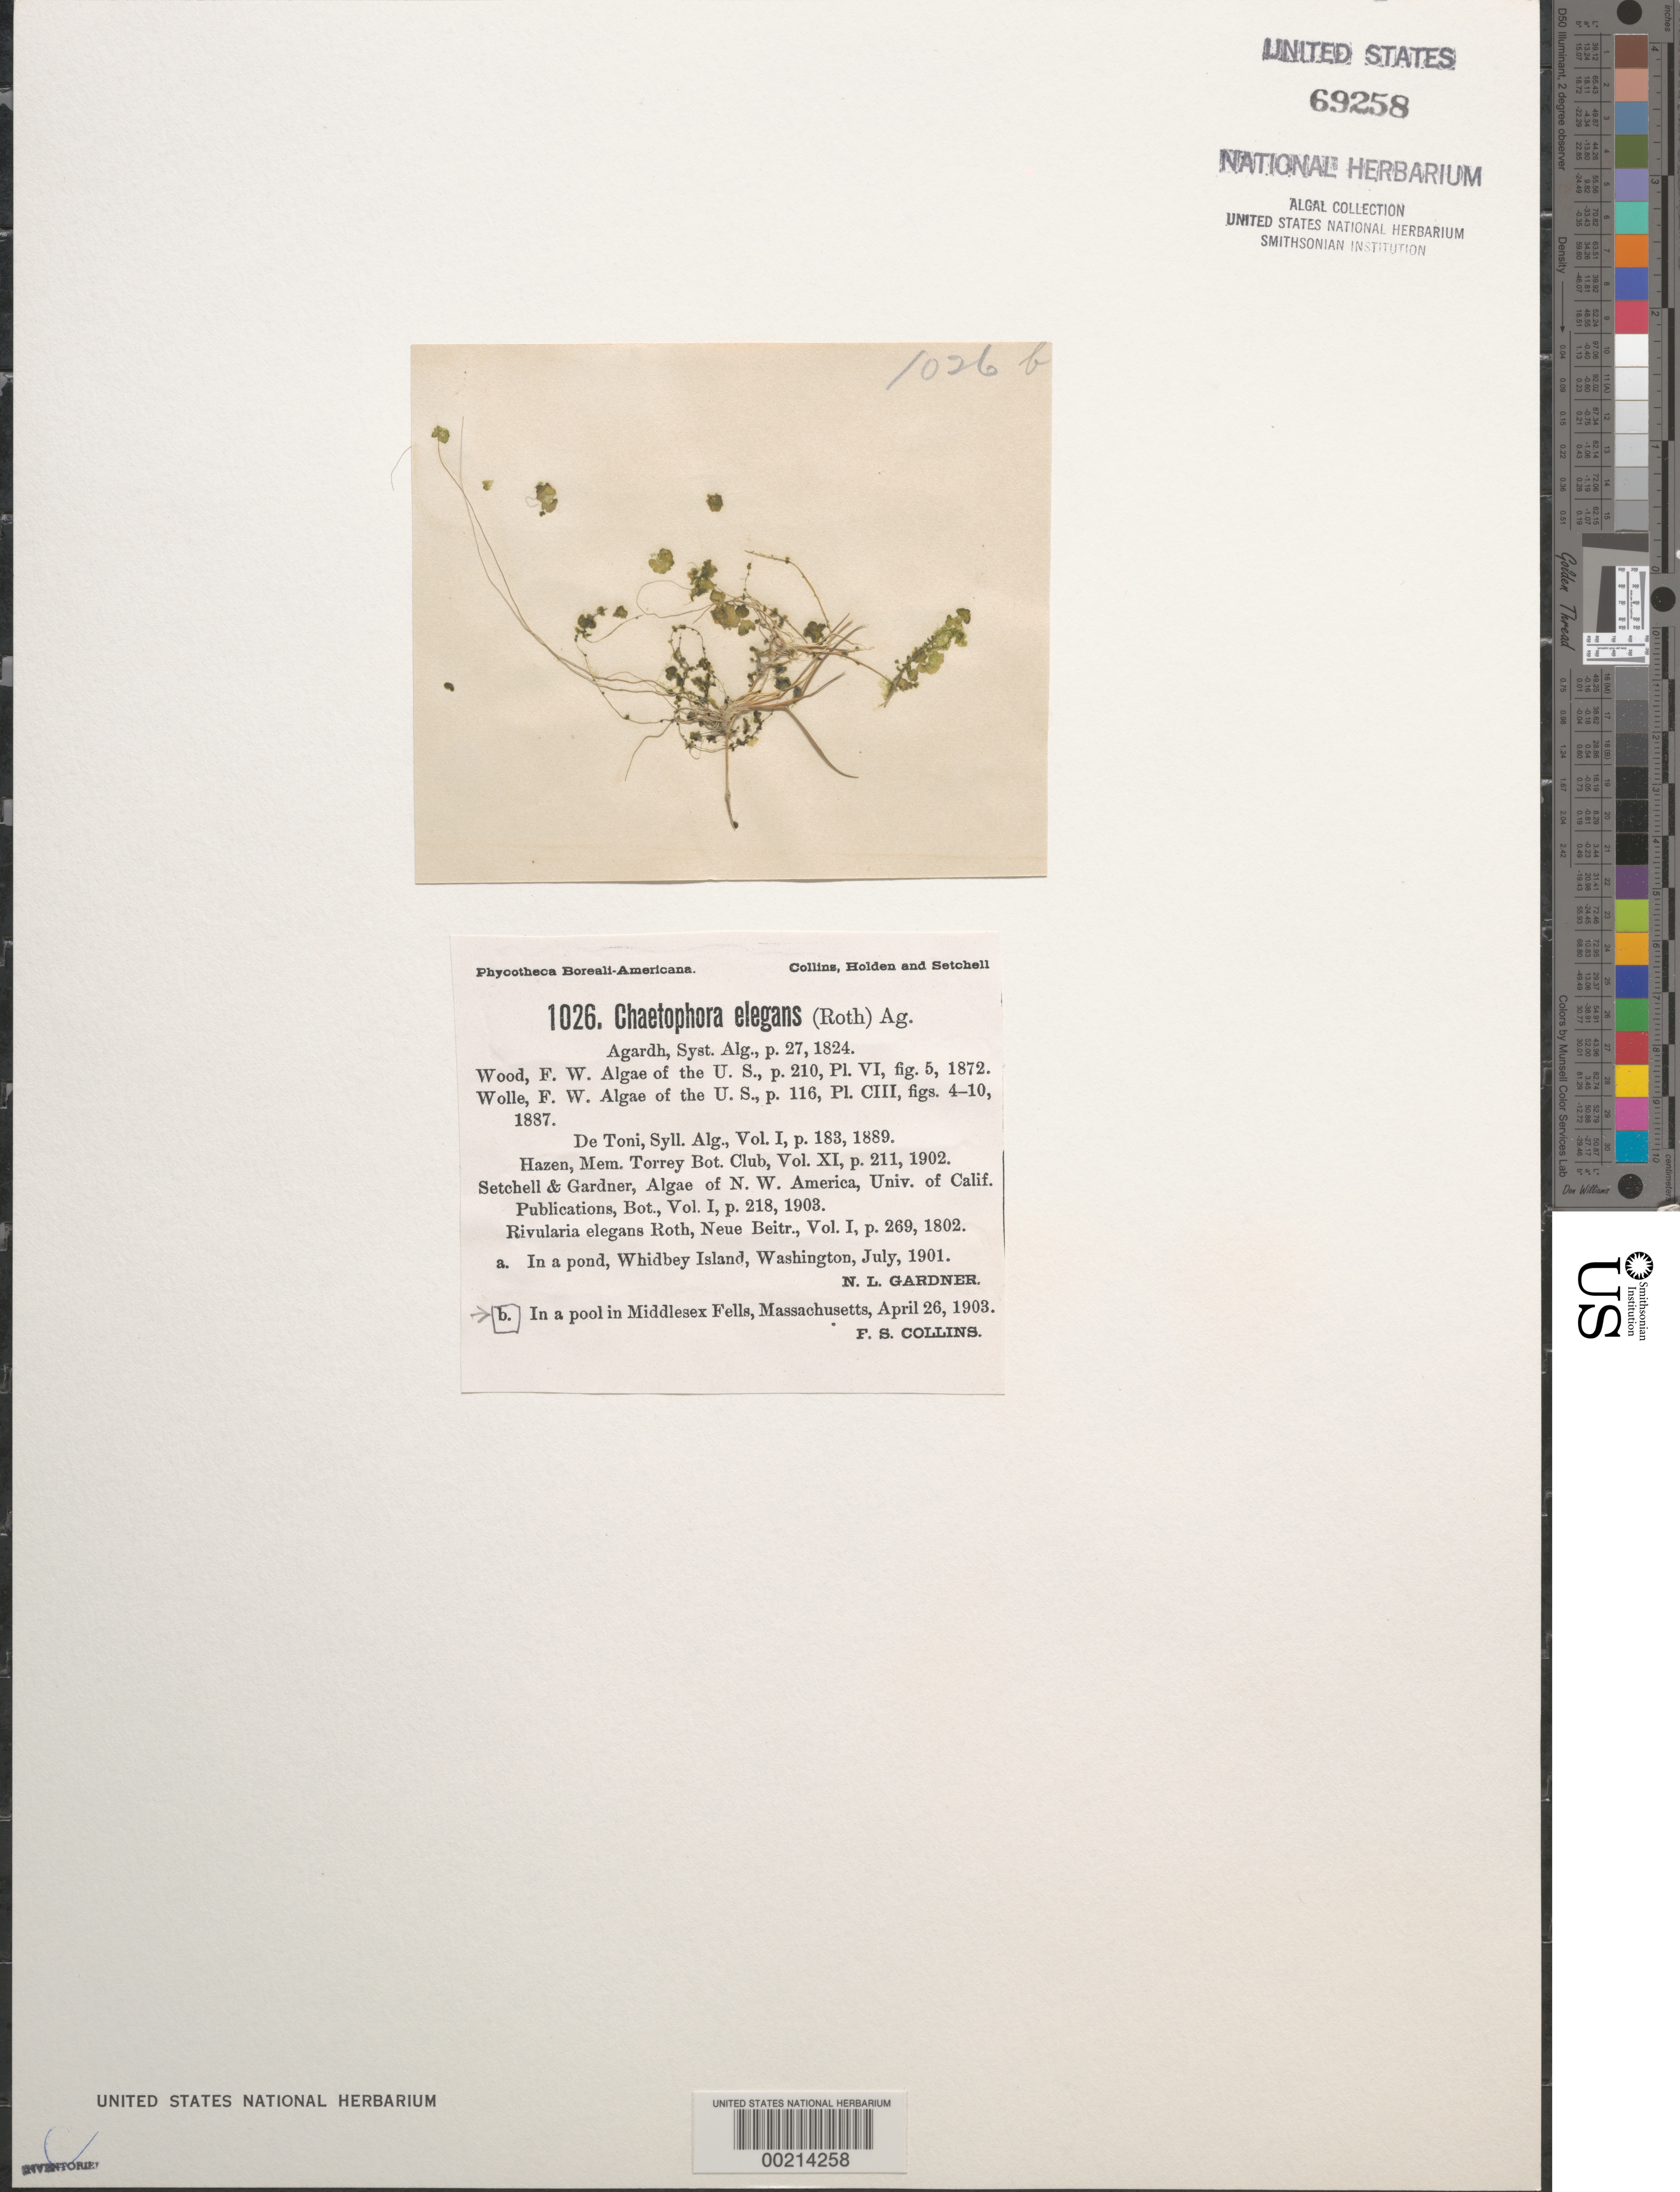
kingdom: Plantae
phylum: Chlorophyta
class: Chlorophyceae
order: Chaetophorales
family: Chaetophoraceae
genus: Chaetophoropsis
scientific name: Chaetophoropsis elegans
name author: (Roth) B.Wen Liu et al.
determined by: Algae name updating Project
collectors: F. Collins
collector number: PB-A 1026b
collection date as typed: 26 Apr 1903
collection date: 1903-04-26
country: United States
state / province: Massachusetts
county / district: Middlesex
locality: Middlesex Fells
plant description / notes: Collins, Holden & Setchell, Phycotheca Boreali-Americana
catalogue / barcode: US 69258